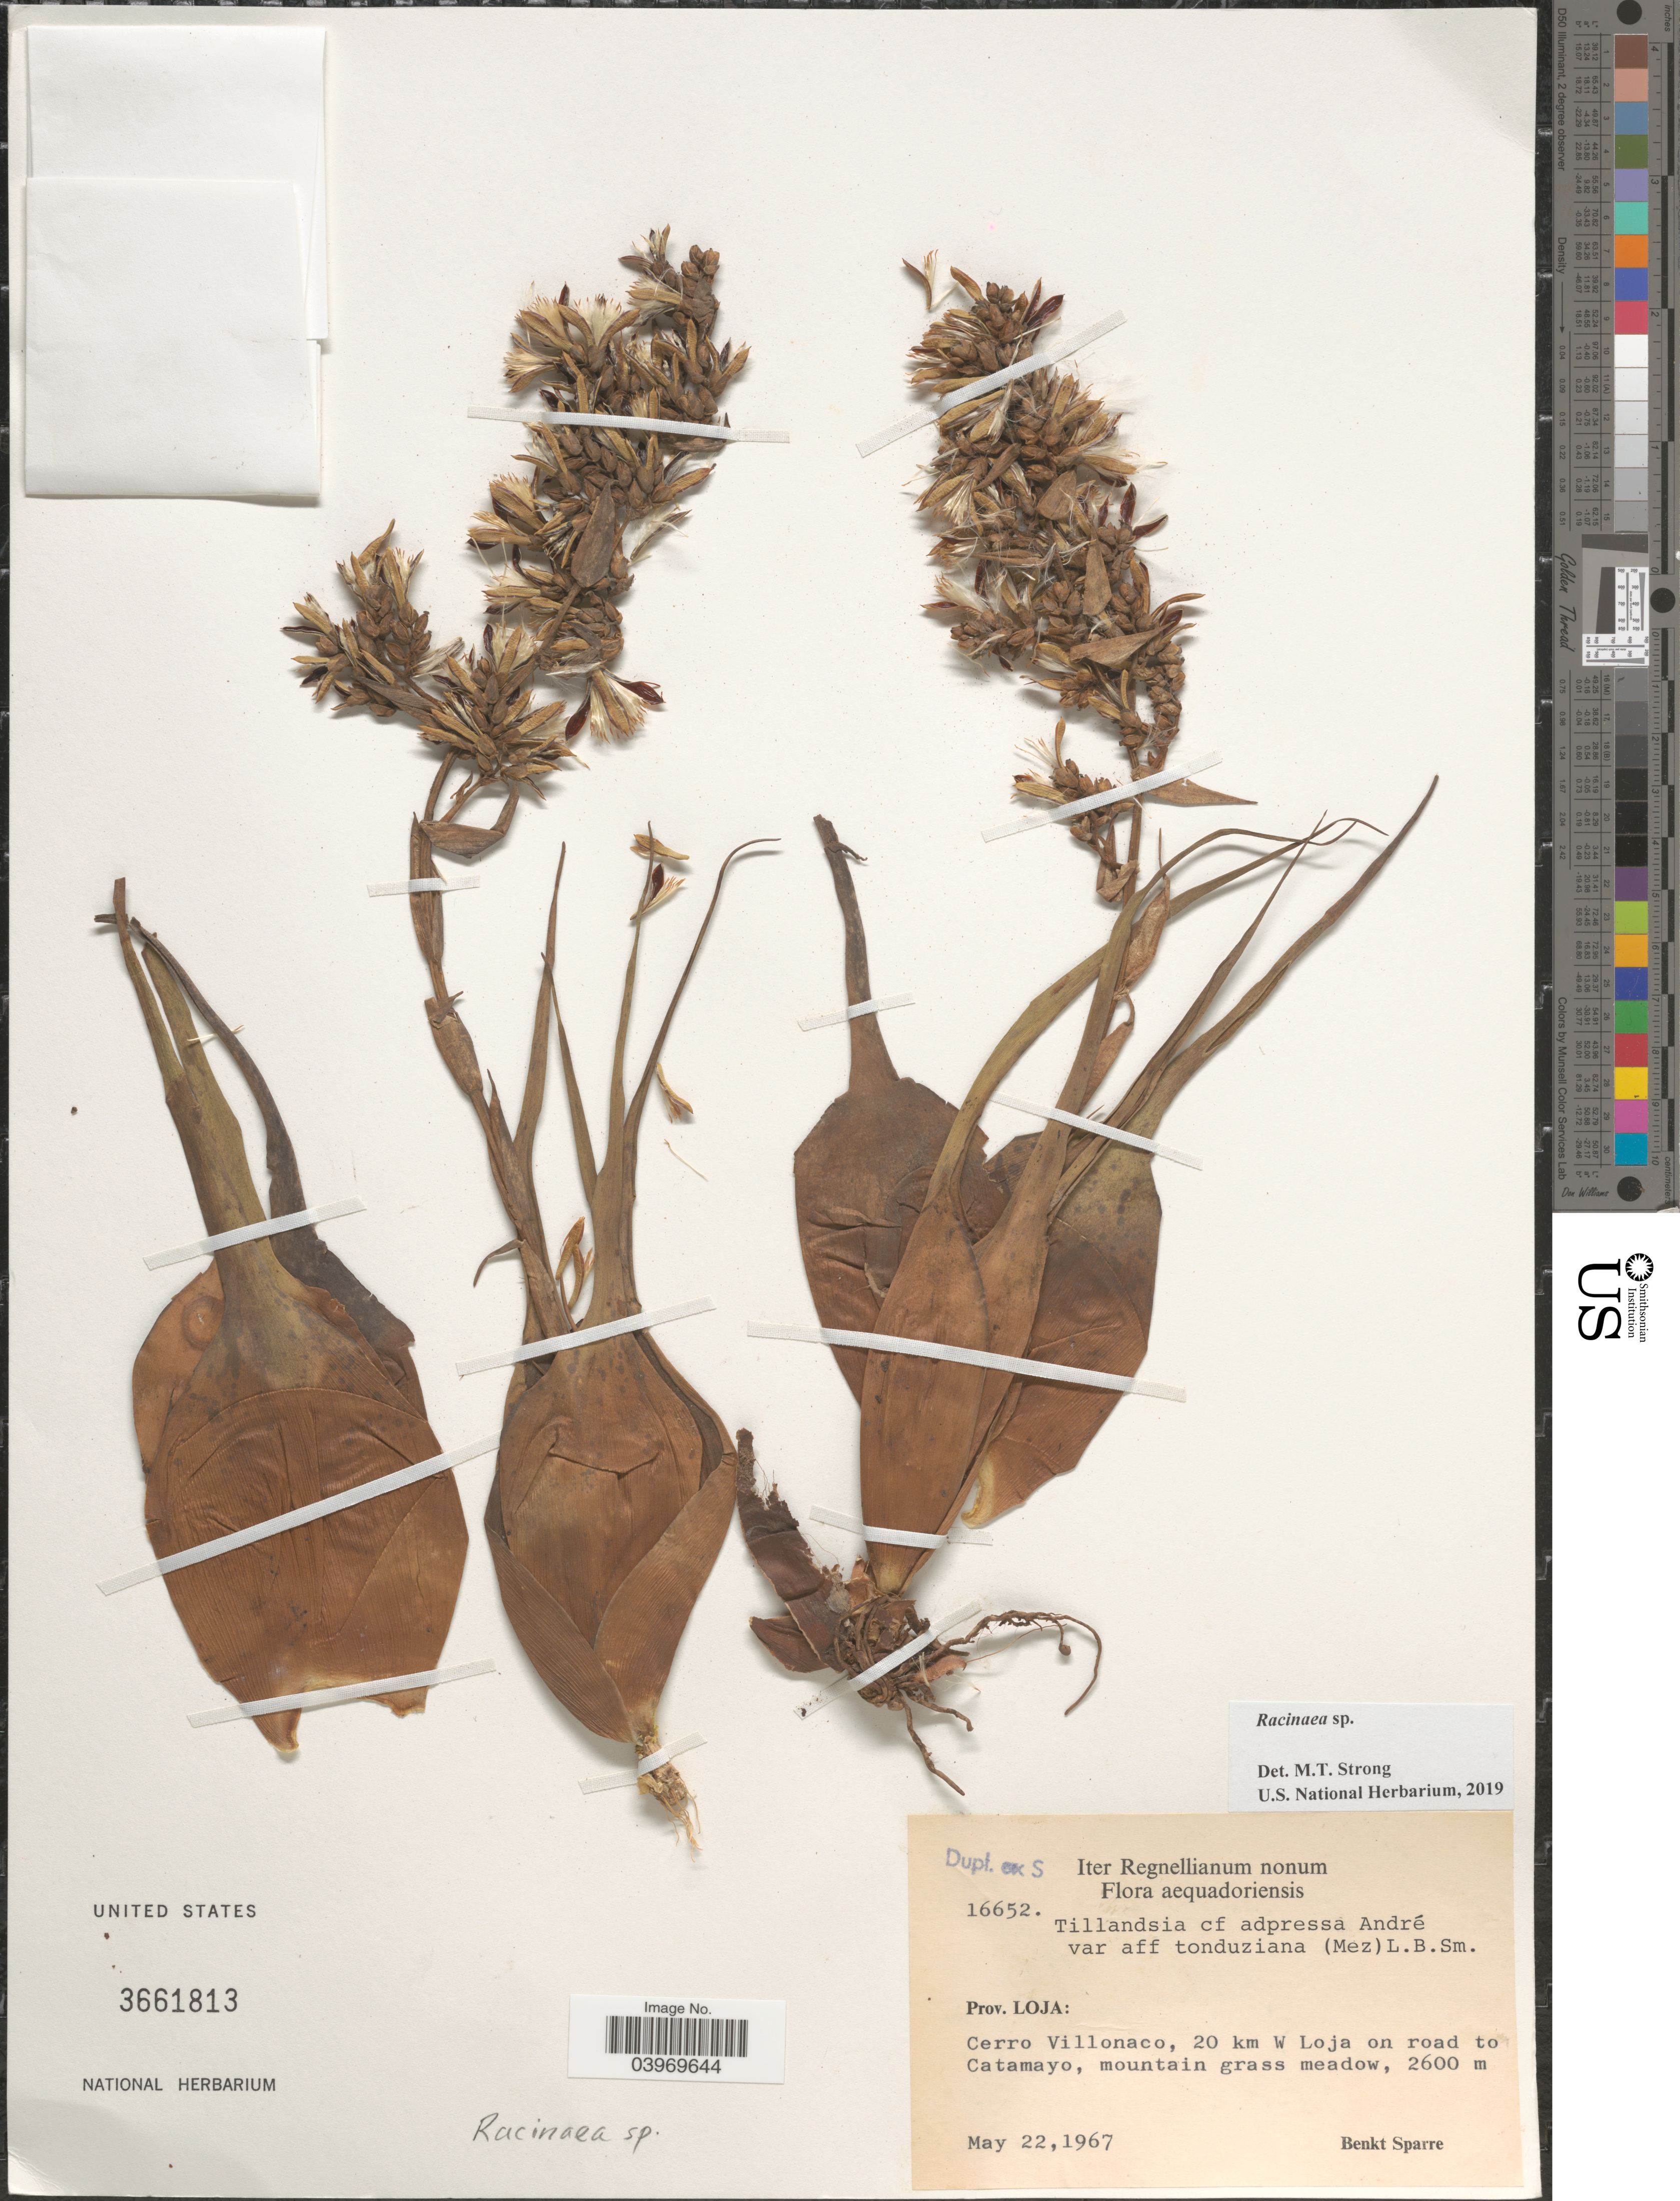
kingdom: Plantae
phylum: Tracheophyta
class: Liliopsida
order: Poales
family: Bromeliaceae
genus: Racinaea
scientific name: Racinaea sp.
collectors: B. Sparre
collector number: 16652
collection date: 1967-05-22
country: Ecuador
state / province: Loja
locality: Cerro Villonaco, 20 km W Loja on road to Catamayo, mountain grass meadow.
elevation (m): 2600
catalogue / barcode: US 3661813